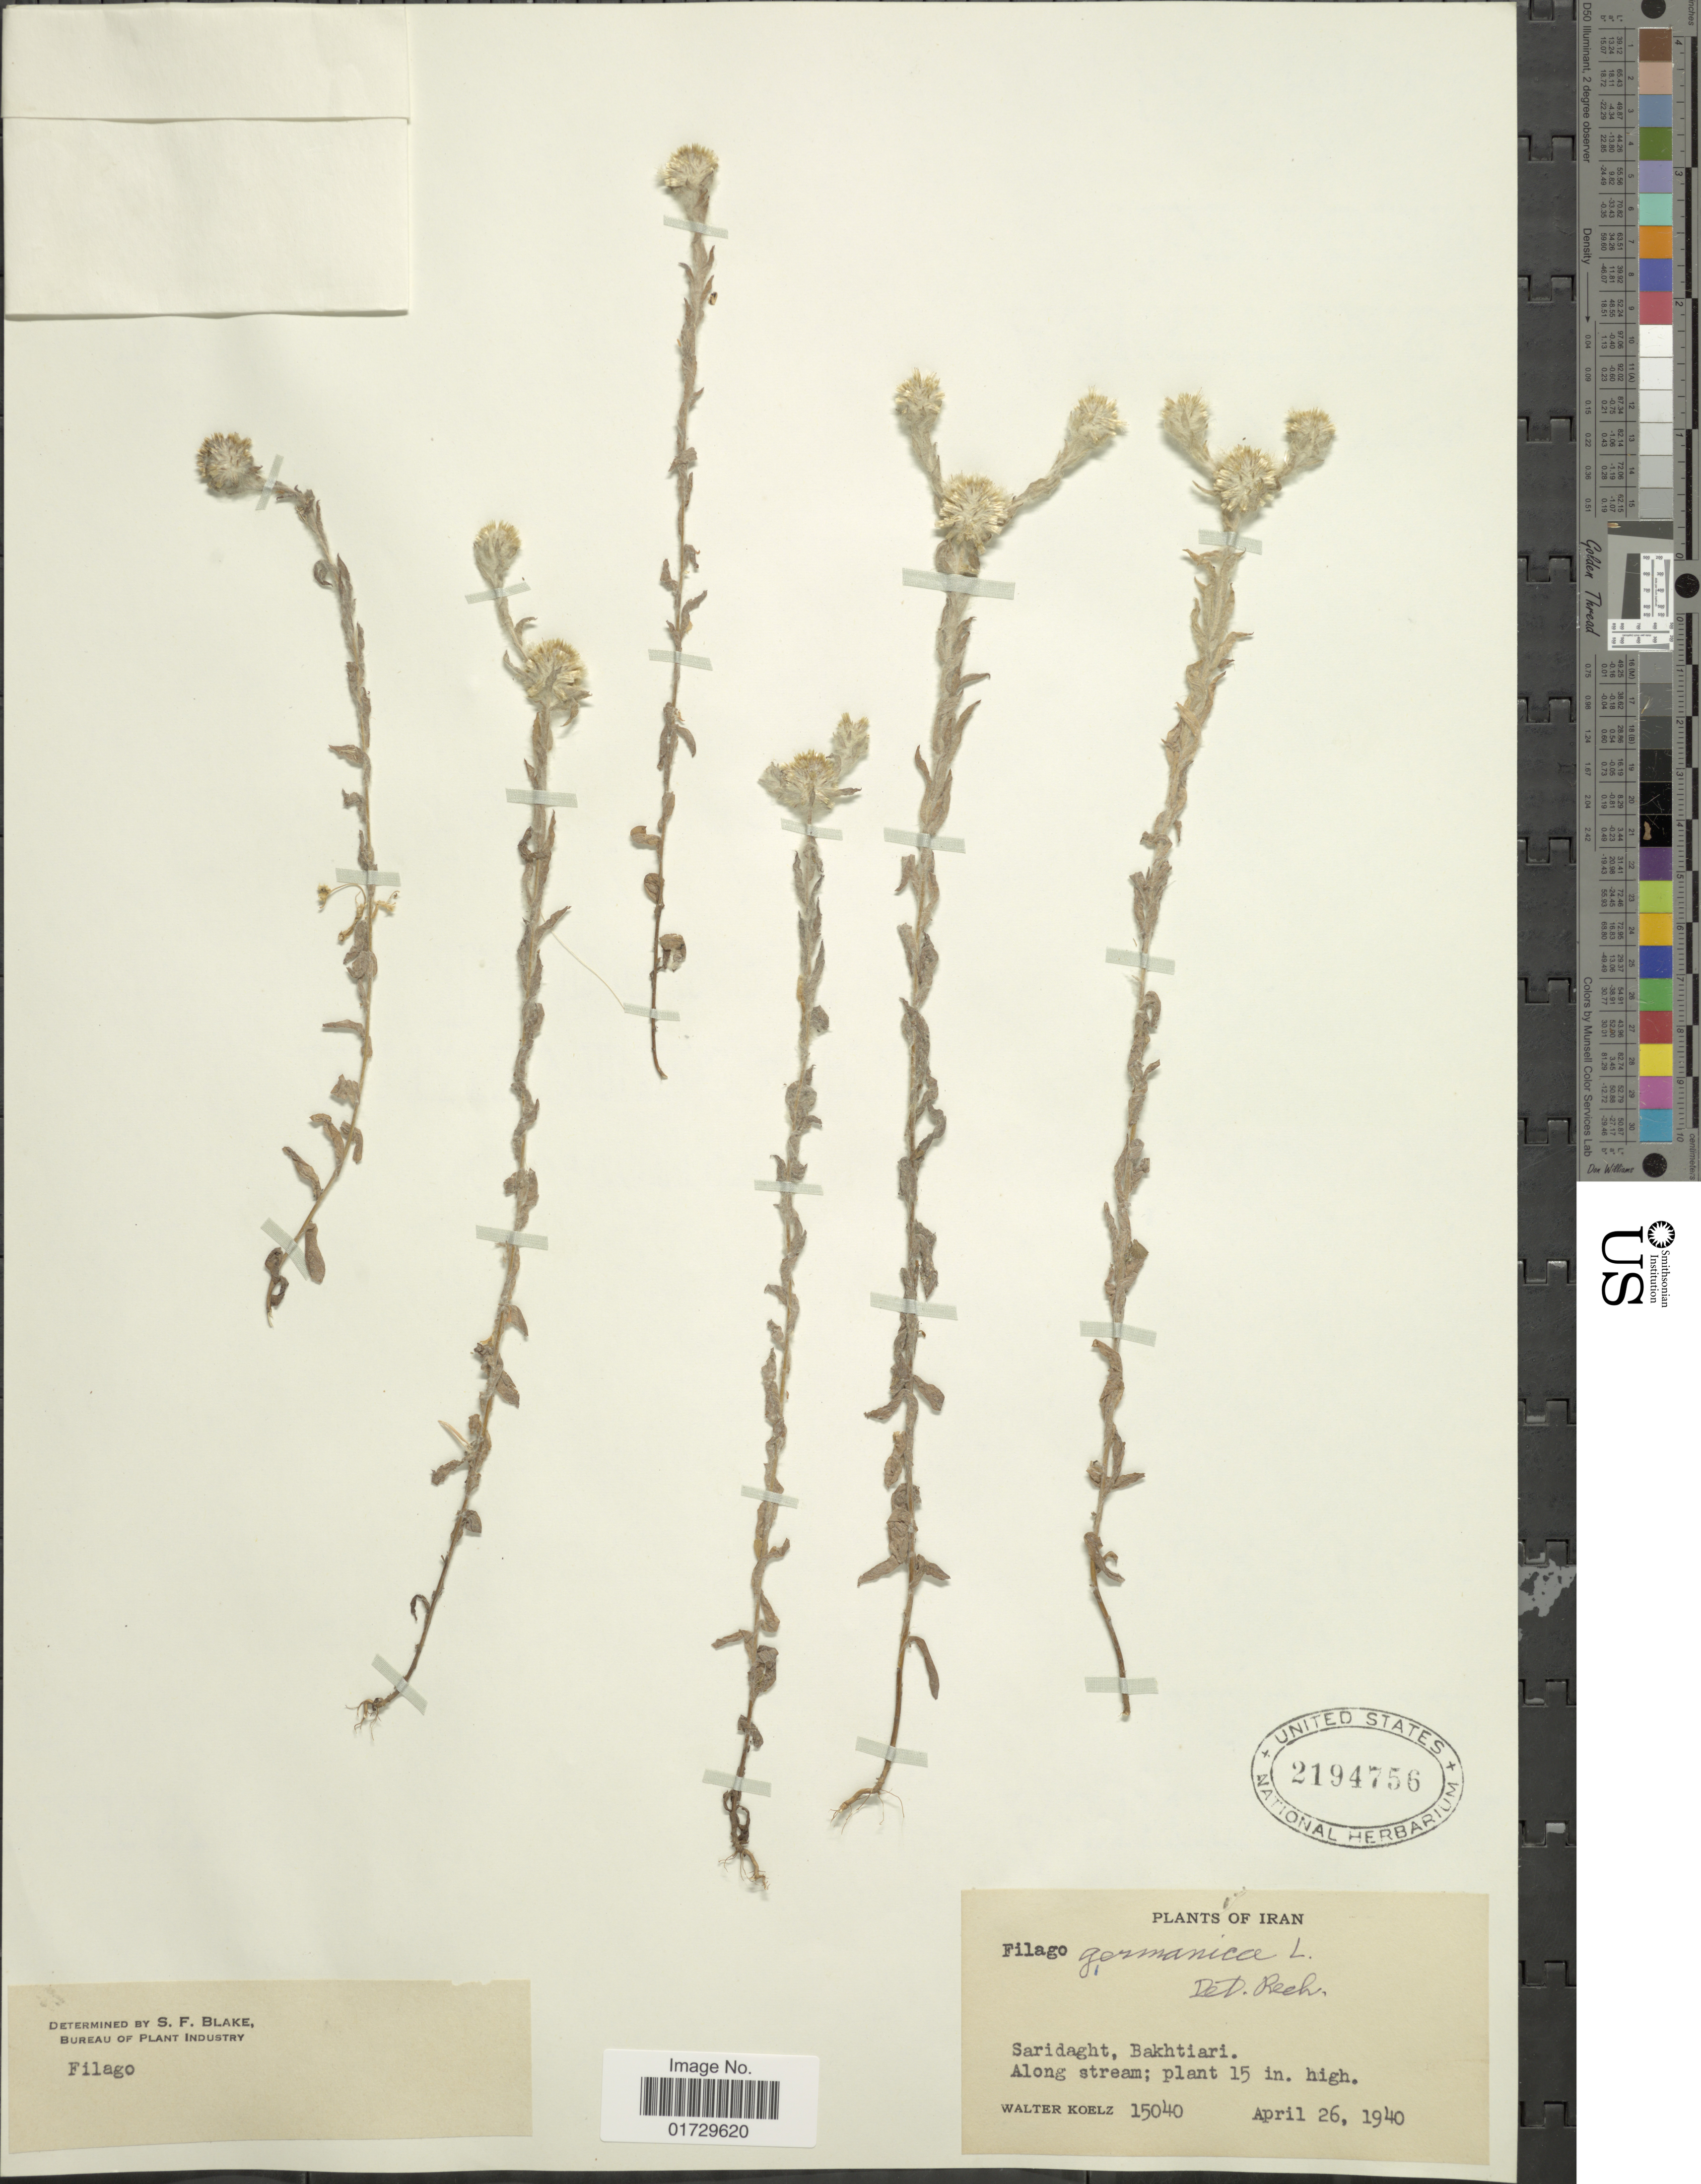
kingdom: Plantae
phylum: Tracheophyta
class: Magnoliopsida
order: Asterales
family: Asteraceae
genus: Filago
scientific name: Filago germanica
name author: (L.) Huds.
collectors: W. N. Koelz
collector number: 15040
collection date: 1940-04-26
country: Iran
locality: Saridaght, Bakhtiari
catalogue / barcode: US 2194756